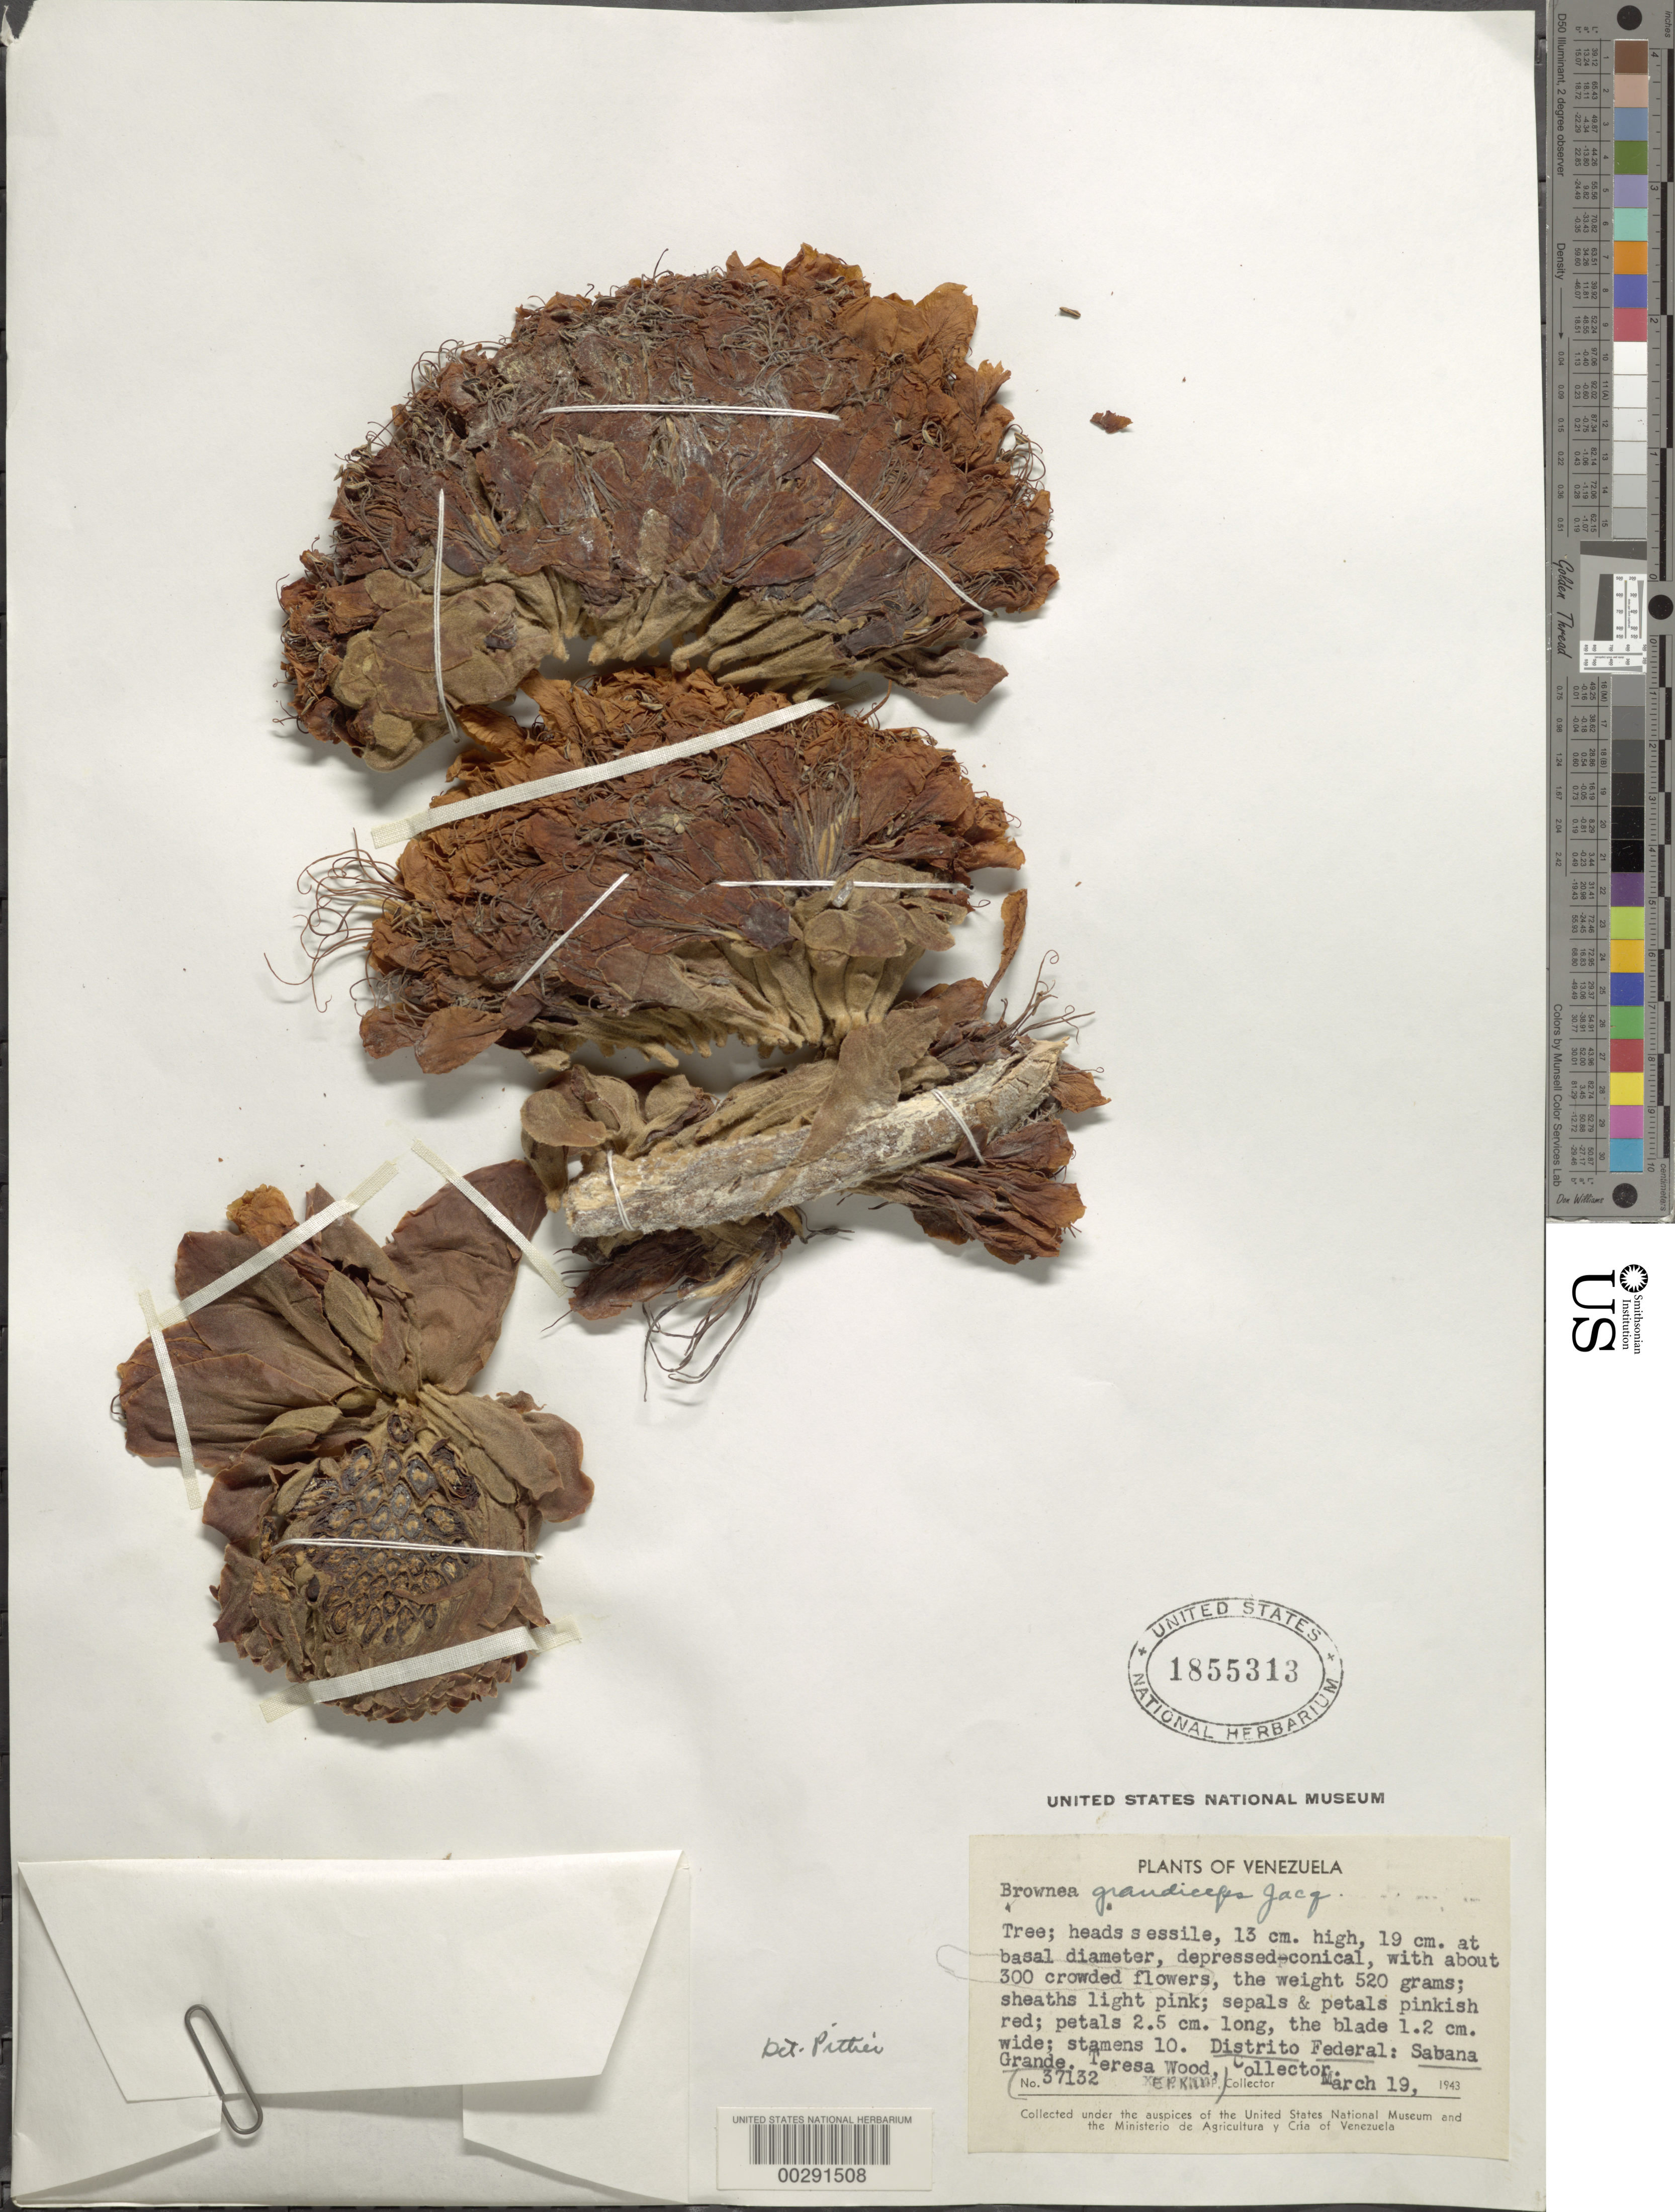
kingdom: Plantae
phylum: Tracheophyta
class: Magnoliopsida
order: Fabales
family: Fabaceae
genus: Brownea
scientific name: Brownea grandiceps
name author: Jacq.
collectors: E. P. Killip & T. Wood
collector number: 37132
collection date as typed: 19 Mar 1943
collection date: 1943-03-19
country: Venezuela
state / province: Distrito Federal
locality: Sabana grande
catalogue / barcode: US 1855313